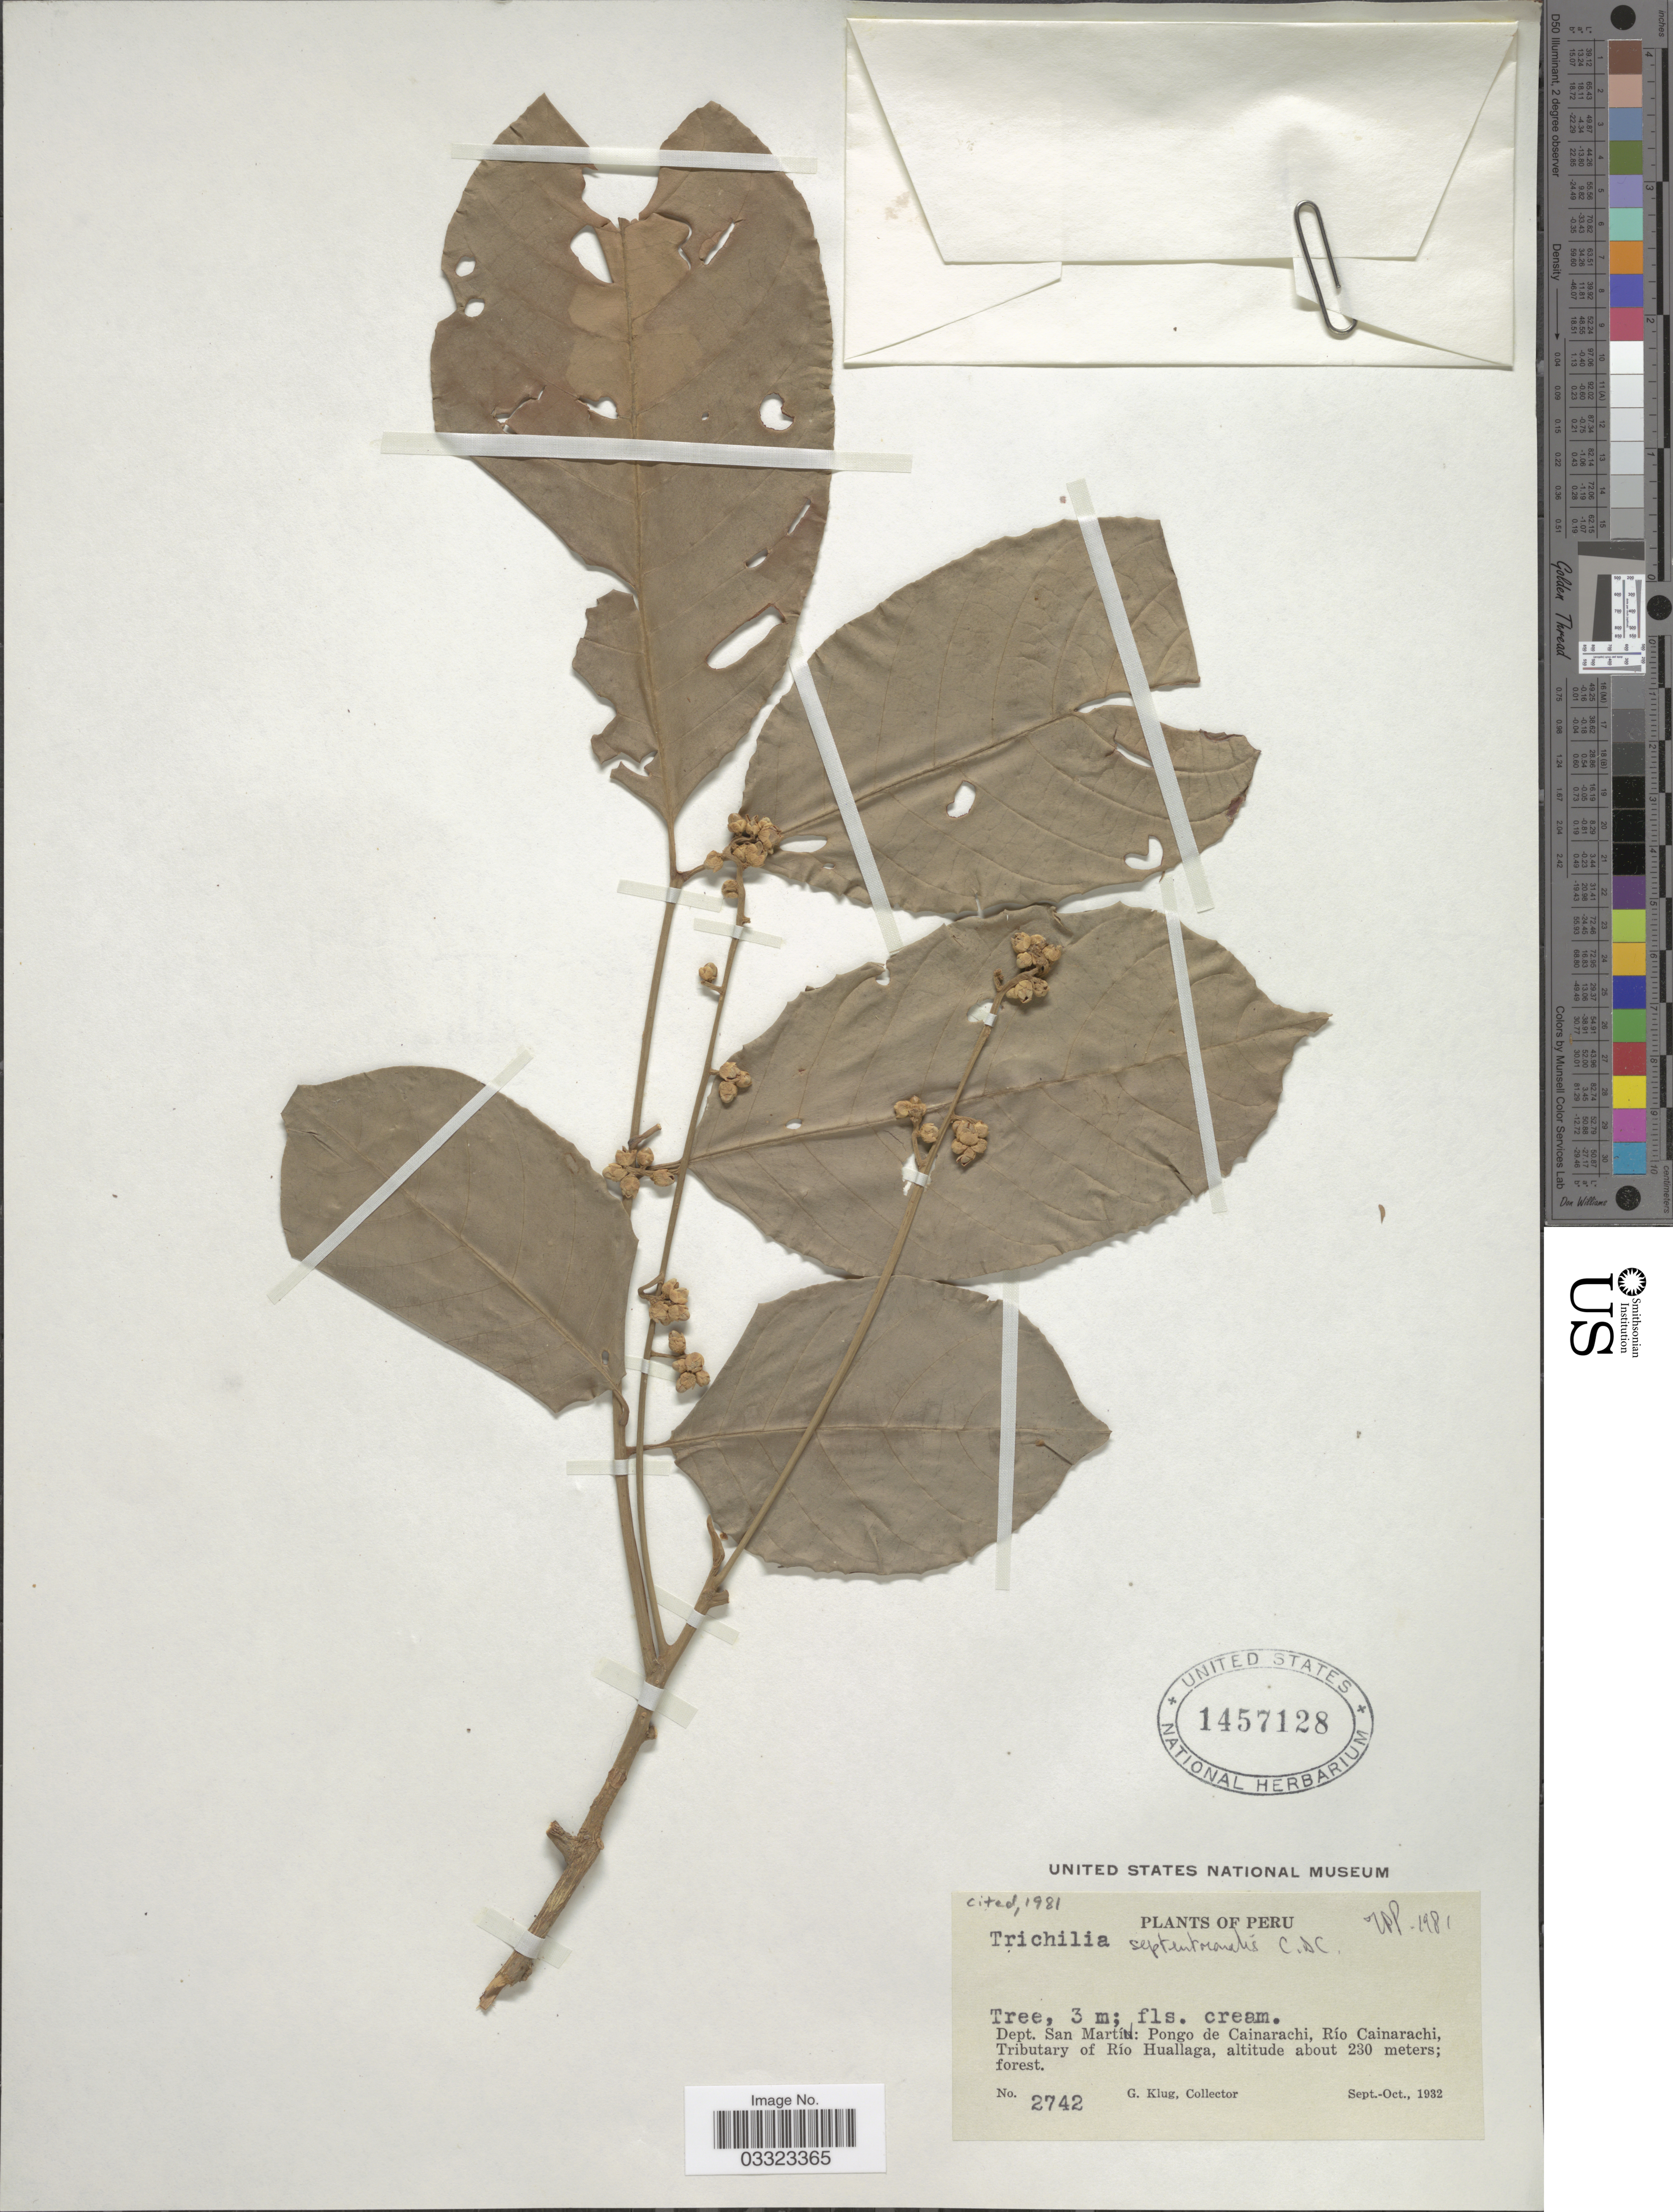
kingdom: Plantae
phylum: Tracheophyta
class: Magnoliopsida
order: Sapindales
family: Meliaceae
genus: Trichilia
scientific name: Trichilia septentrionalis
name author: C. DC.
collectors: G. Klug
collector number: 2742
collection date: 1932-09/1932-10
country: Peru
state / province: San Martín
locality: Dept. San Martín: Pongo de Cainarachi, Río Cainarachi, Tributary of Río Huallaga.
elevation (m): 230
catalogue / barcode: US 1457128